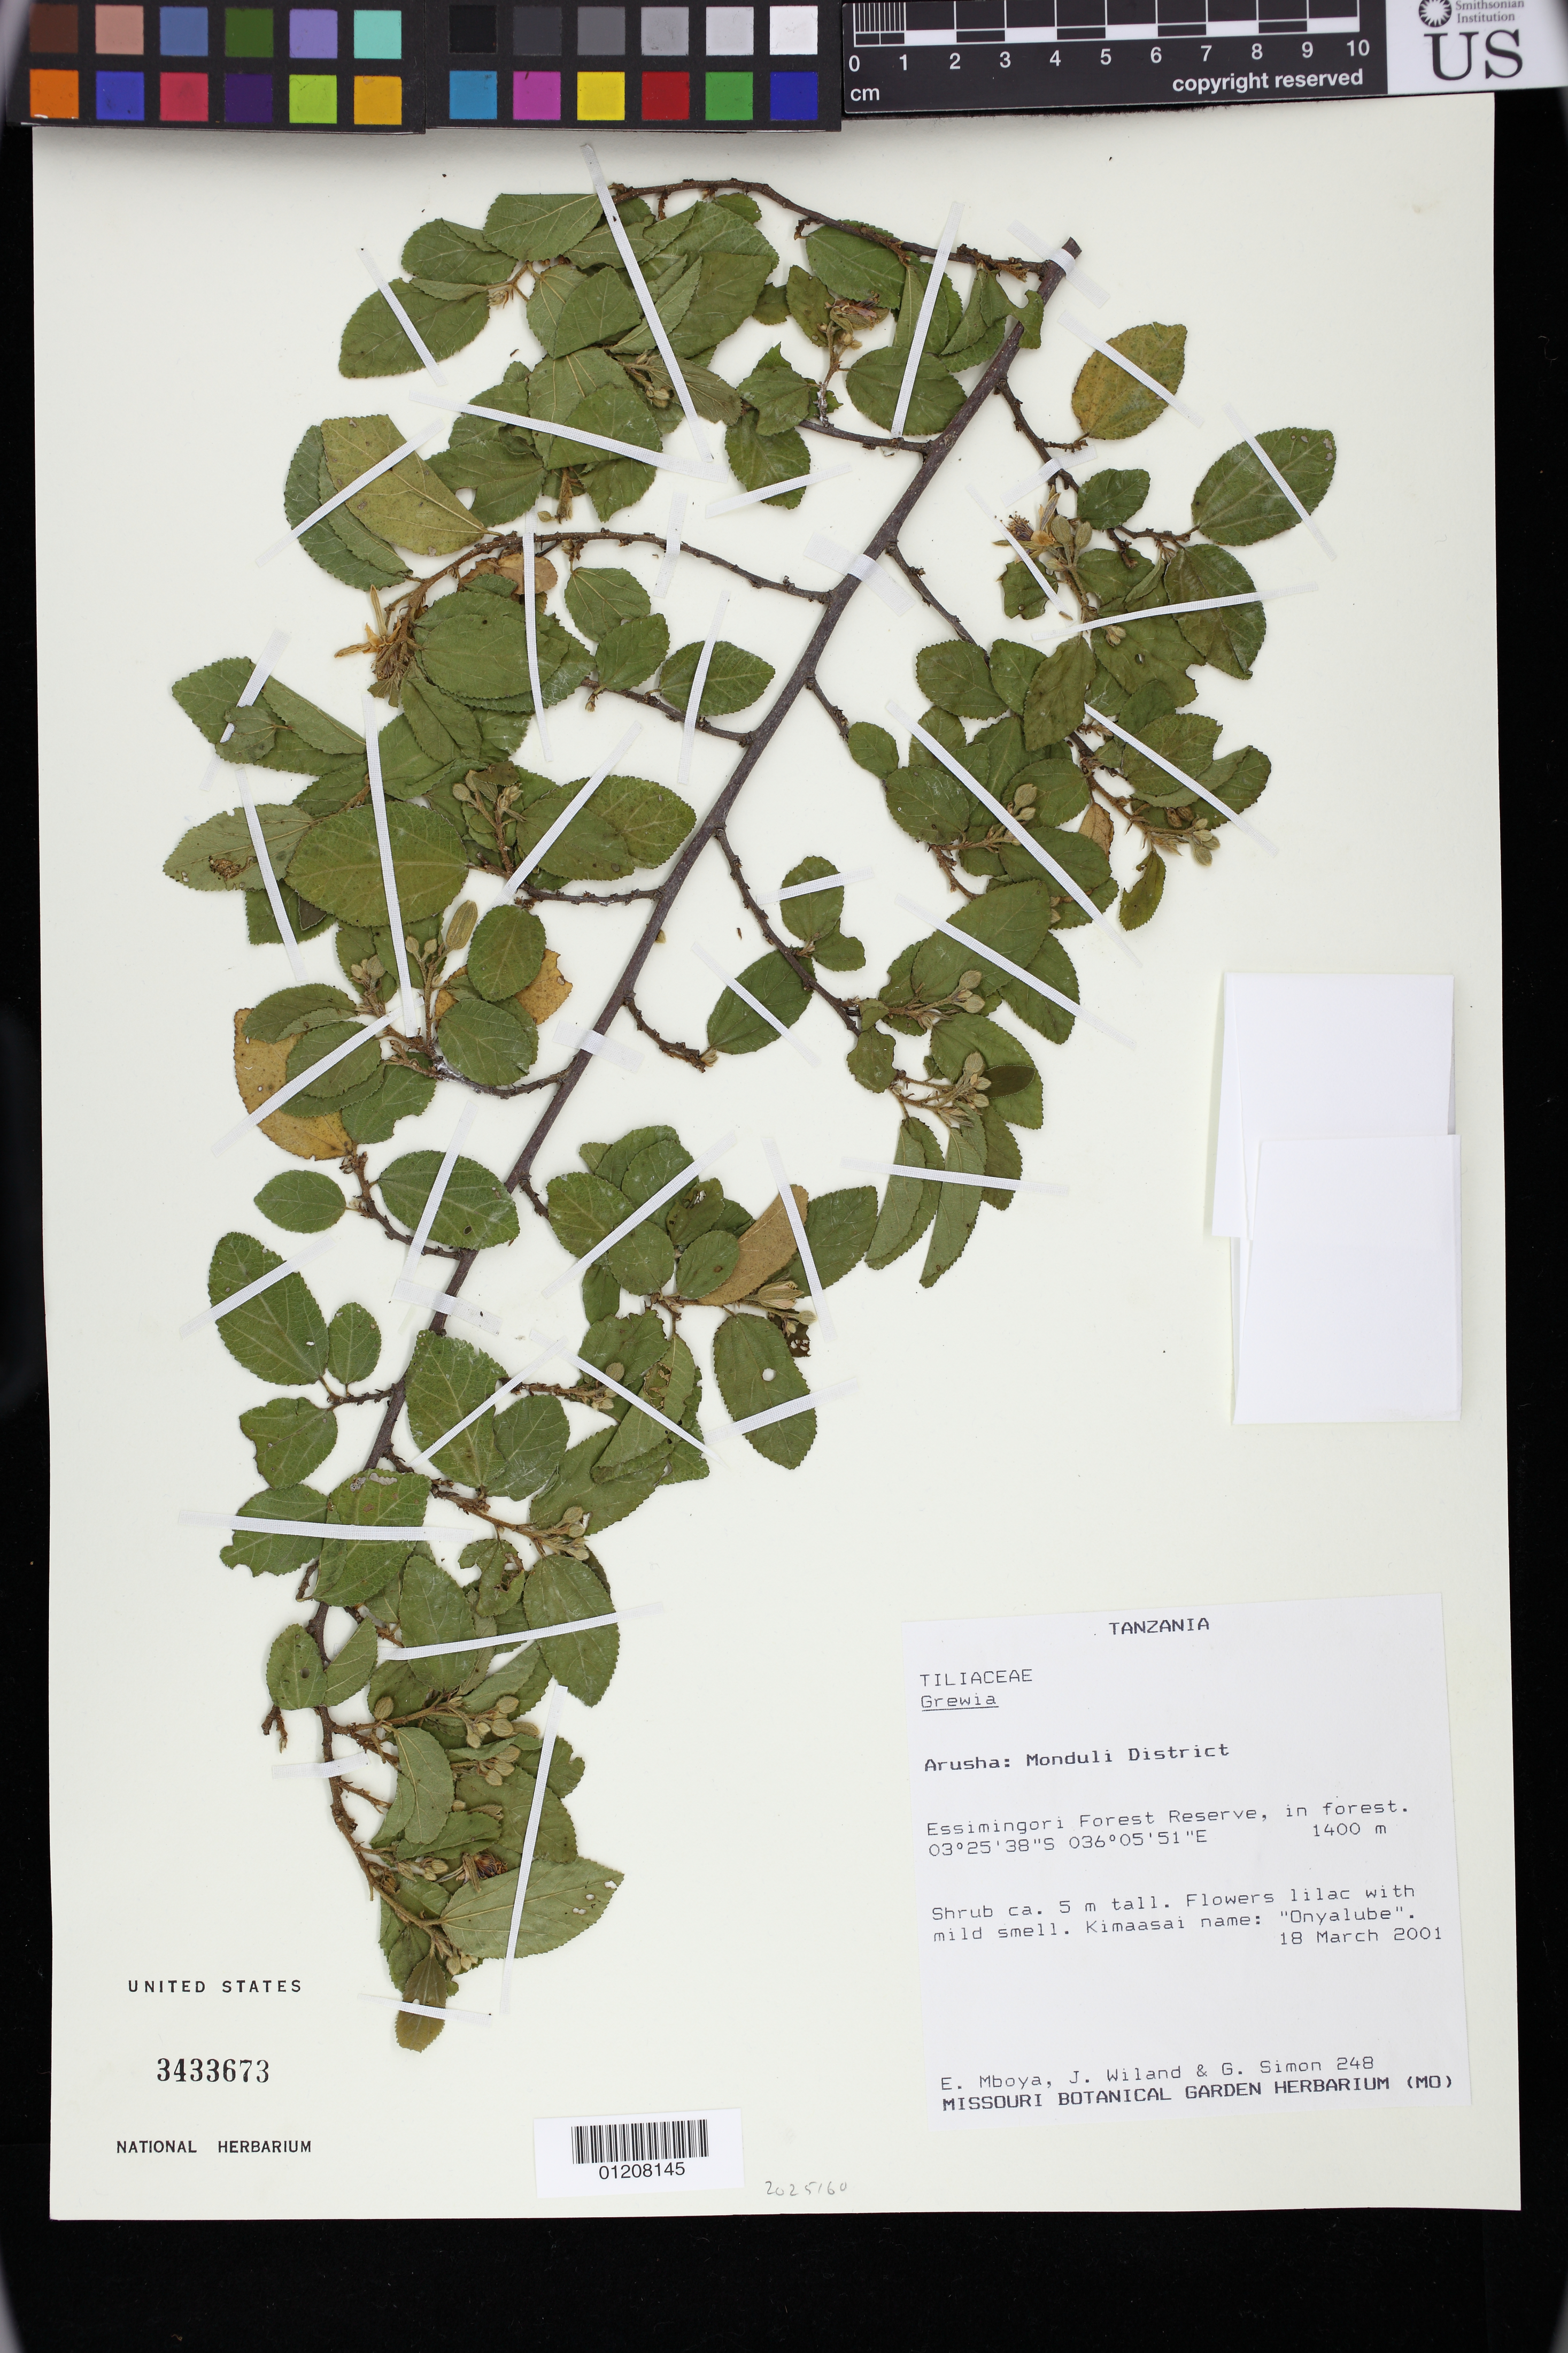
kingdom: Plantae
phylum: Tracheophyta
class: Magnoliopsida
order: Malvales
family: Malvaceae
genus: Grewia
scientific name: Grewia sp.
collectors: E. Mboya, J. Wiland & G. Simon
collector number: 248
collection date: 2001-03-18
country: Tanzania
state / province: Arusha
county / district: Monduli District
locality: Essimingori Forest Reserve.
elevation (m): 1400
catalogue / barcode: US 3433673